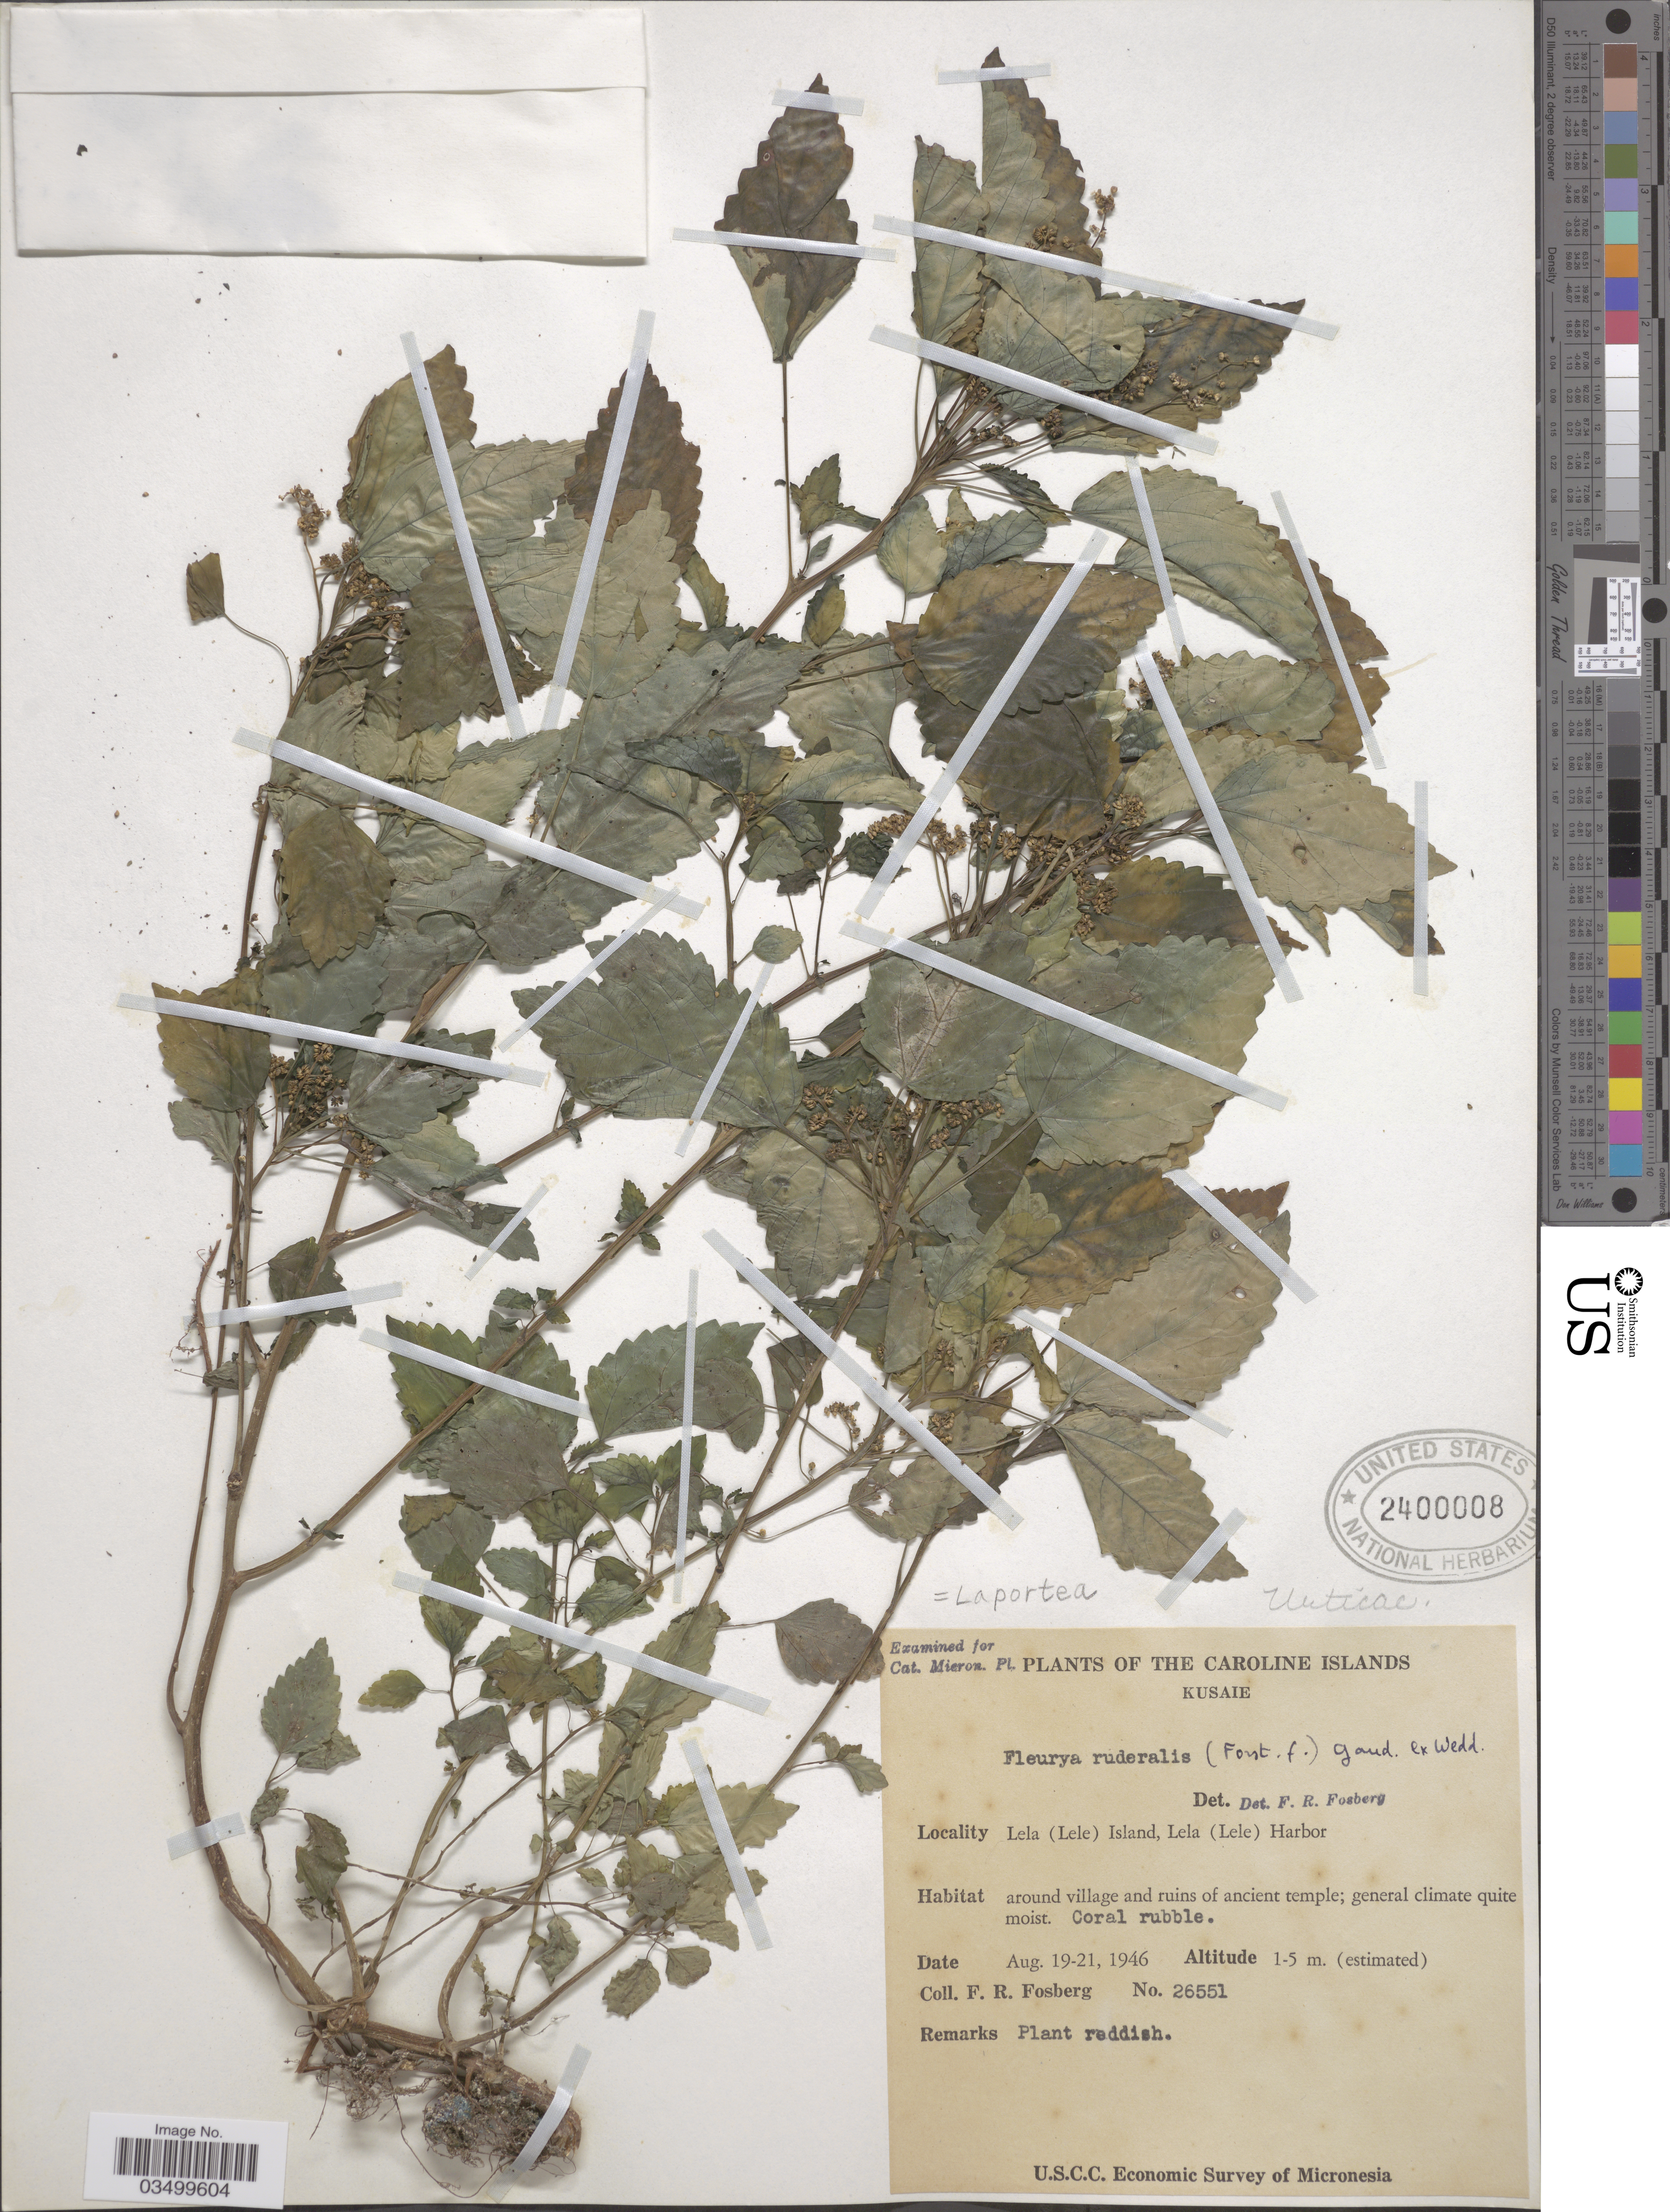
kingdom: Plantae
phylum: Tracheophyta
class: Magnoliopsida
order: Rosales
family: Urticaceae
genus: Laportea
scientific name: Laportea ruderalis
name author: (G. Forst.) Chew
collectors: F. R. Fosberg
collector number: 26551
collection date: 1946-08-19/1946-08-21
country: Micronesia, Federated States of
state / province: Kosrae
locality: Caroline Islands. Kusaie. Lela (Lele) Island, Lela (Lele) Harbor.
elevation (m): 1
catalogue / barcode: US 2400008